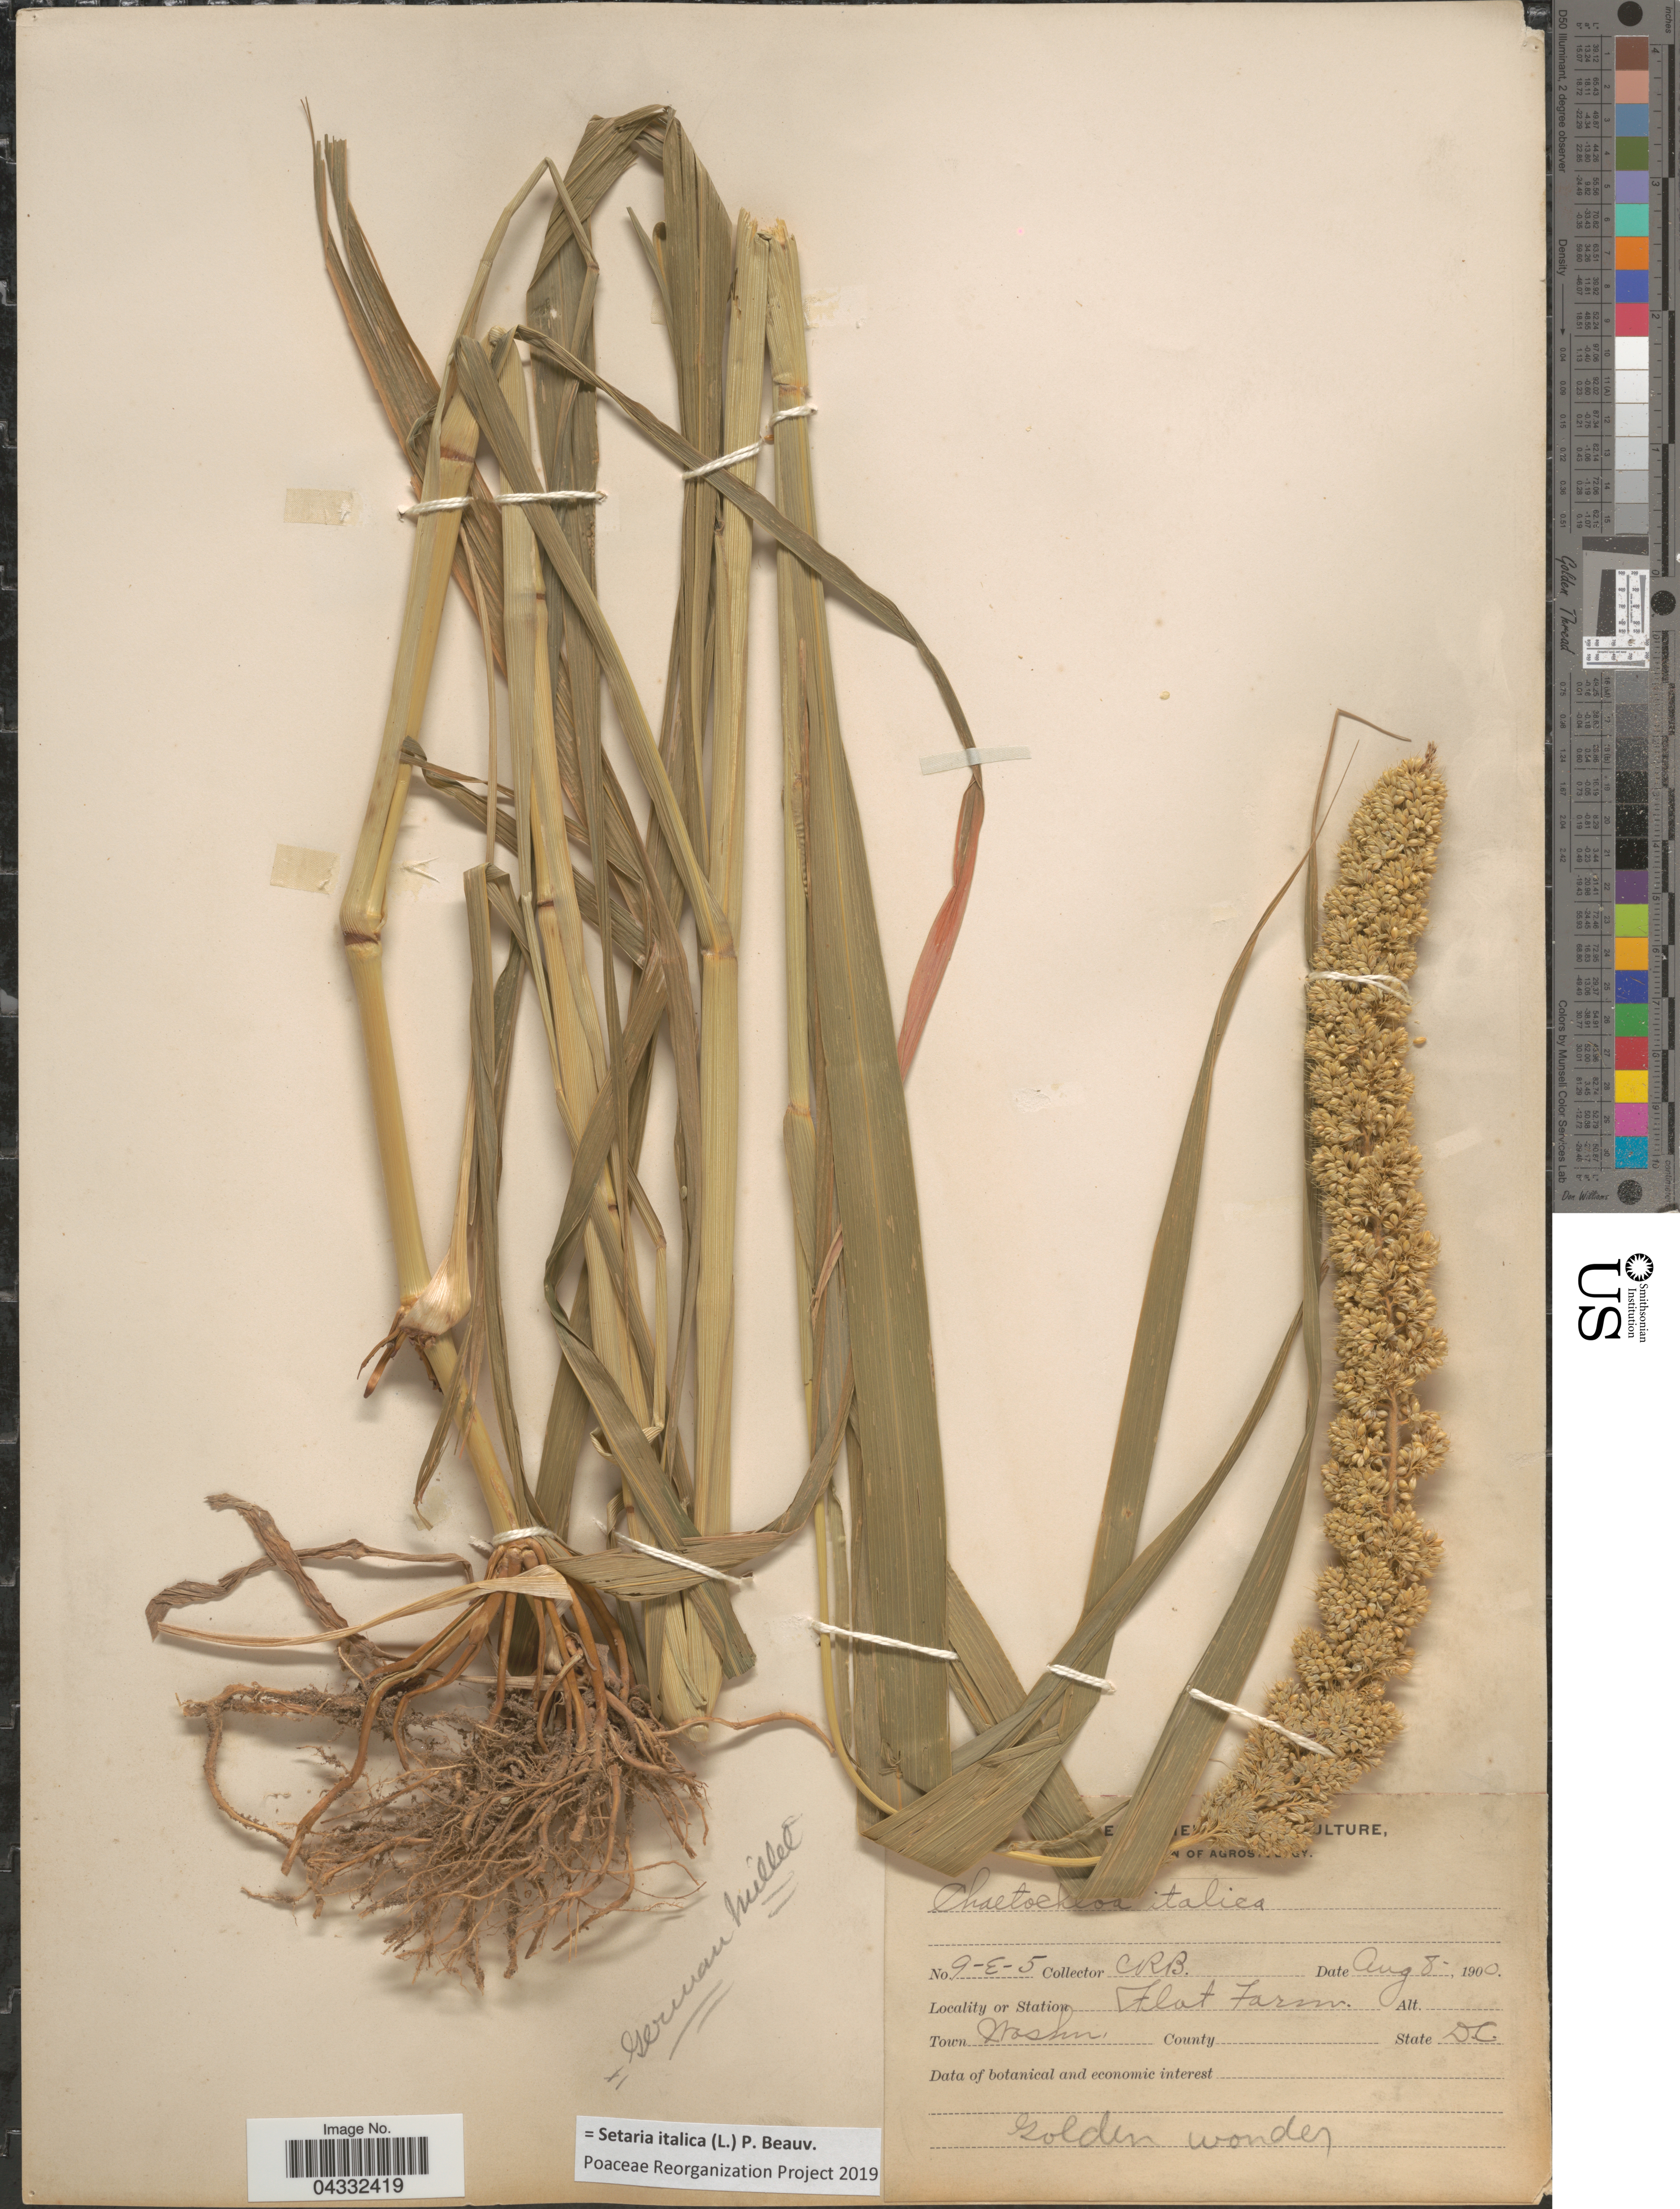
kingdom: Plantae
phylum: Tracheophyta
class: Liliopsida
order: Poales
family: Poaceae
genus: Setaria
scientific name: Setaria italica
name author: (L.) P. Beauv.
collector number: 9-E-5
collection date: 1900-08-08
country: United States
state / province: District of Columbia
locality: Station Flat Farm. Town Wash. State D.C.